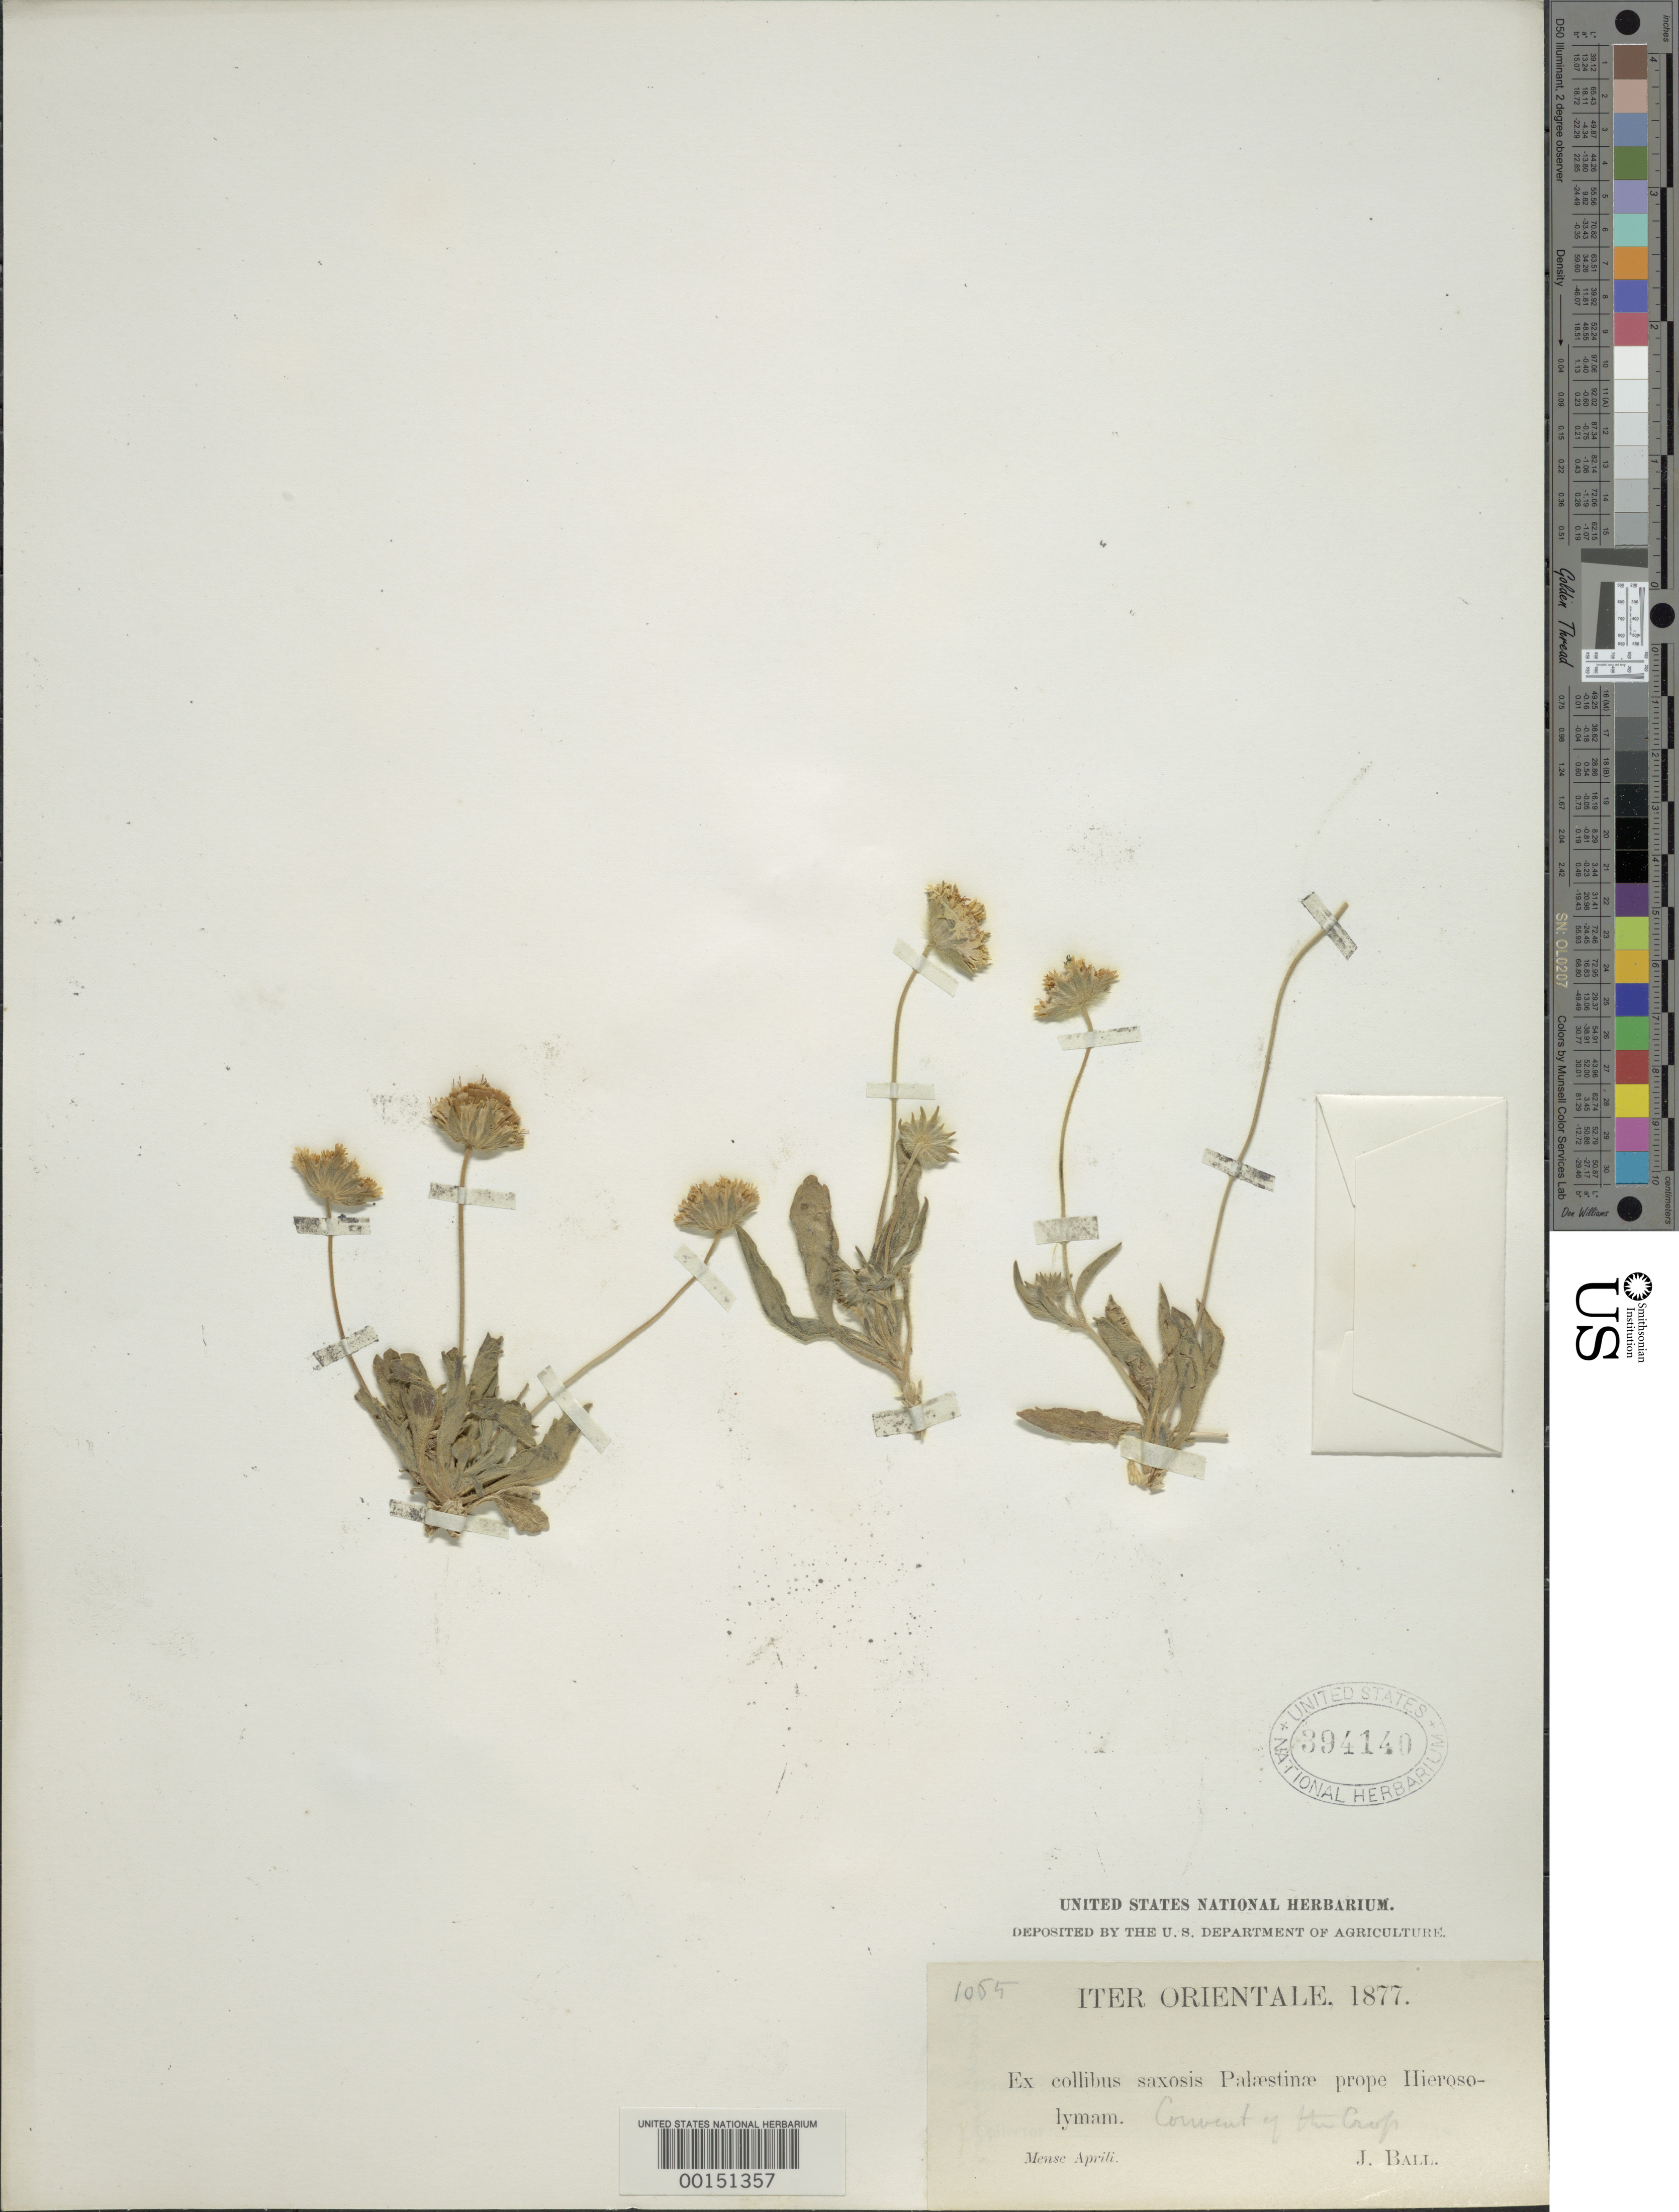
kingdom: Plantae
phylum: Tracheophyta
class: Magnoliopsida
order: Dipsacales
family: Caprifoliaceae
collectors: J. Ball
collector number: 1055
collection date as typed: Apr 1877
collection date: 1877-04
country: Turkey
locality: Palestine, near Hierosolymam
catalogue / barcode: US 394140